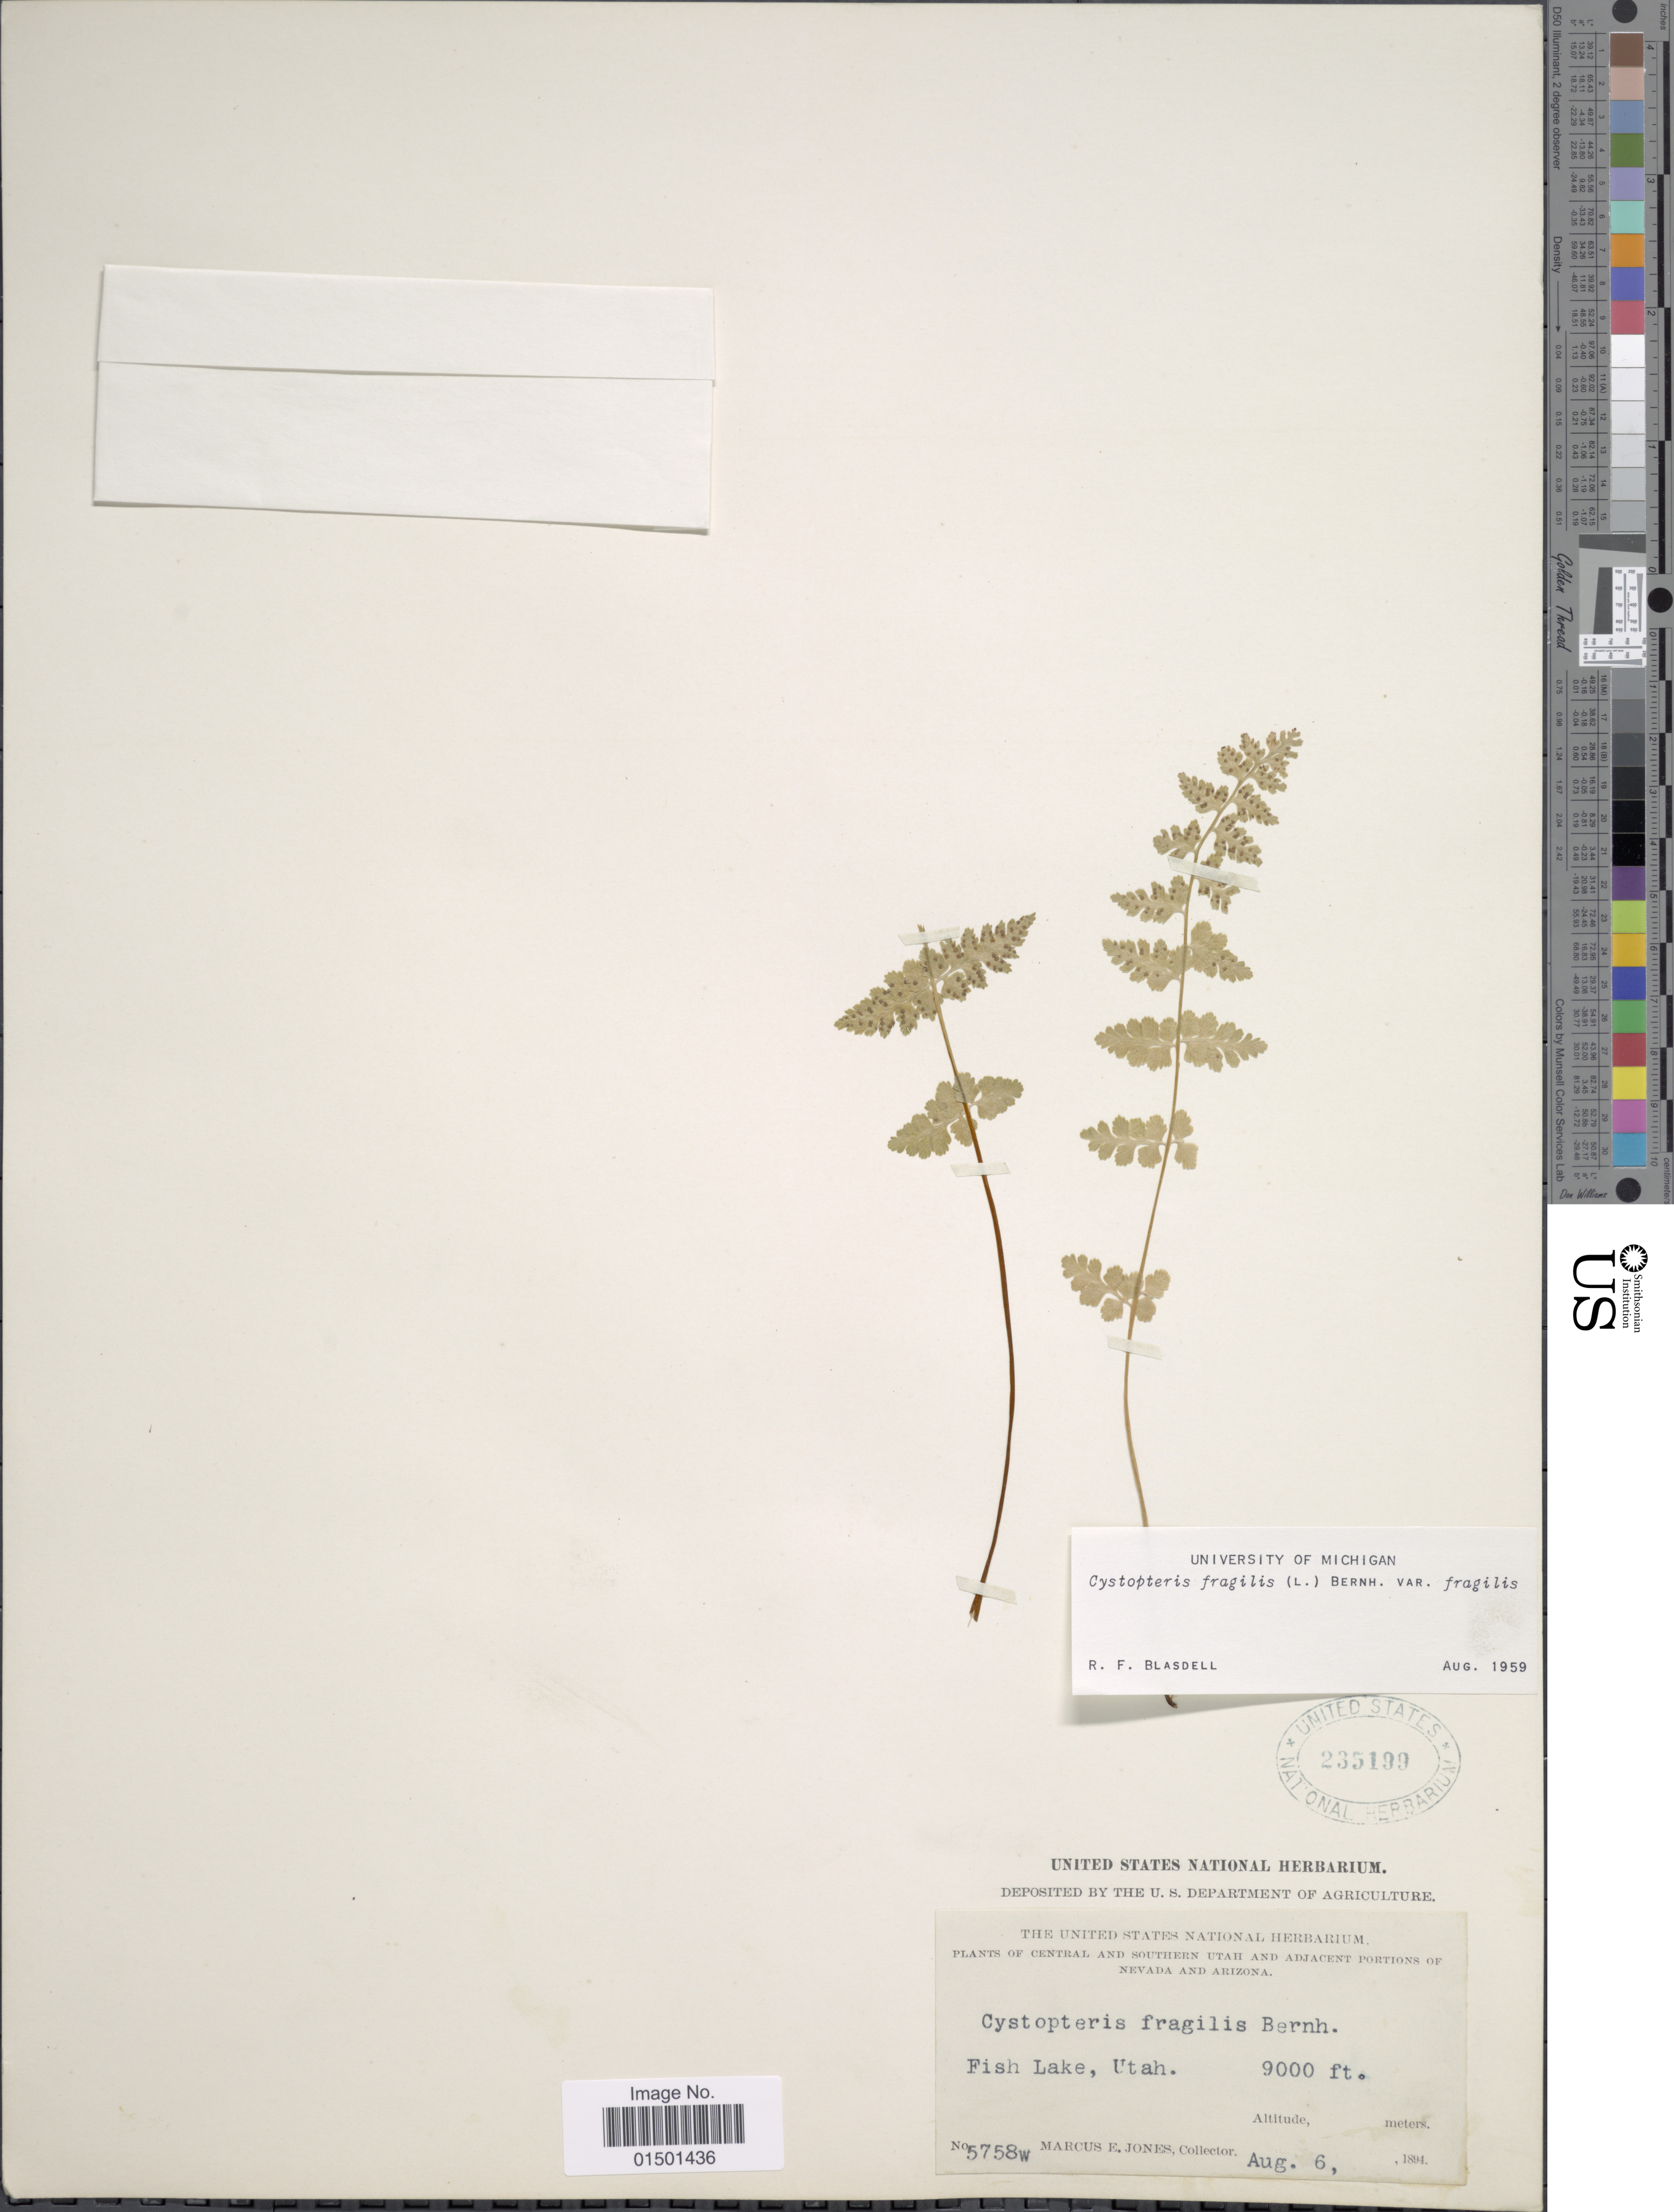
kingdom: Plantae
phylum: Tracheophyta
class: Polypodiopsida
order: Polypodiales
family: Cystopteridaceae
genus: Cystopteris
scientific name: Cystopteris fragilis var. fragilis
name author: (L.) Bernh.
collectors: M. E. Jones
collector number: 5758W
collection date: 1894-08-06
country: United States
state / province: Utah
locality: Central and Southern Utah, Fish Lake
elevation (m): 2743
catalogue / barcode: US 235199